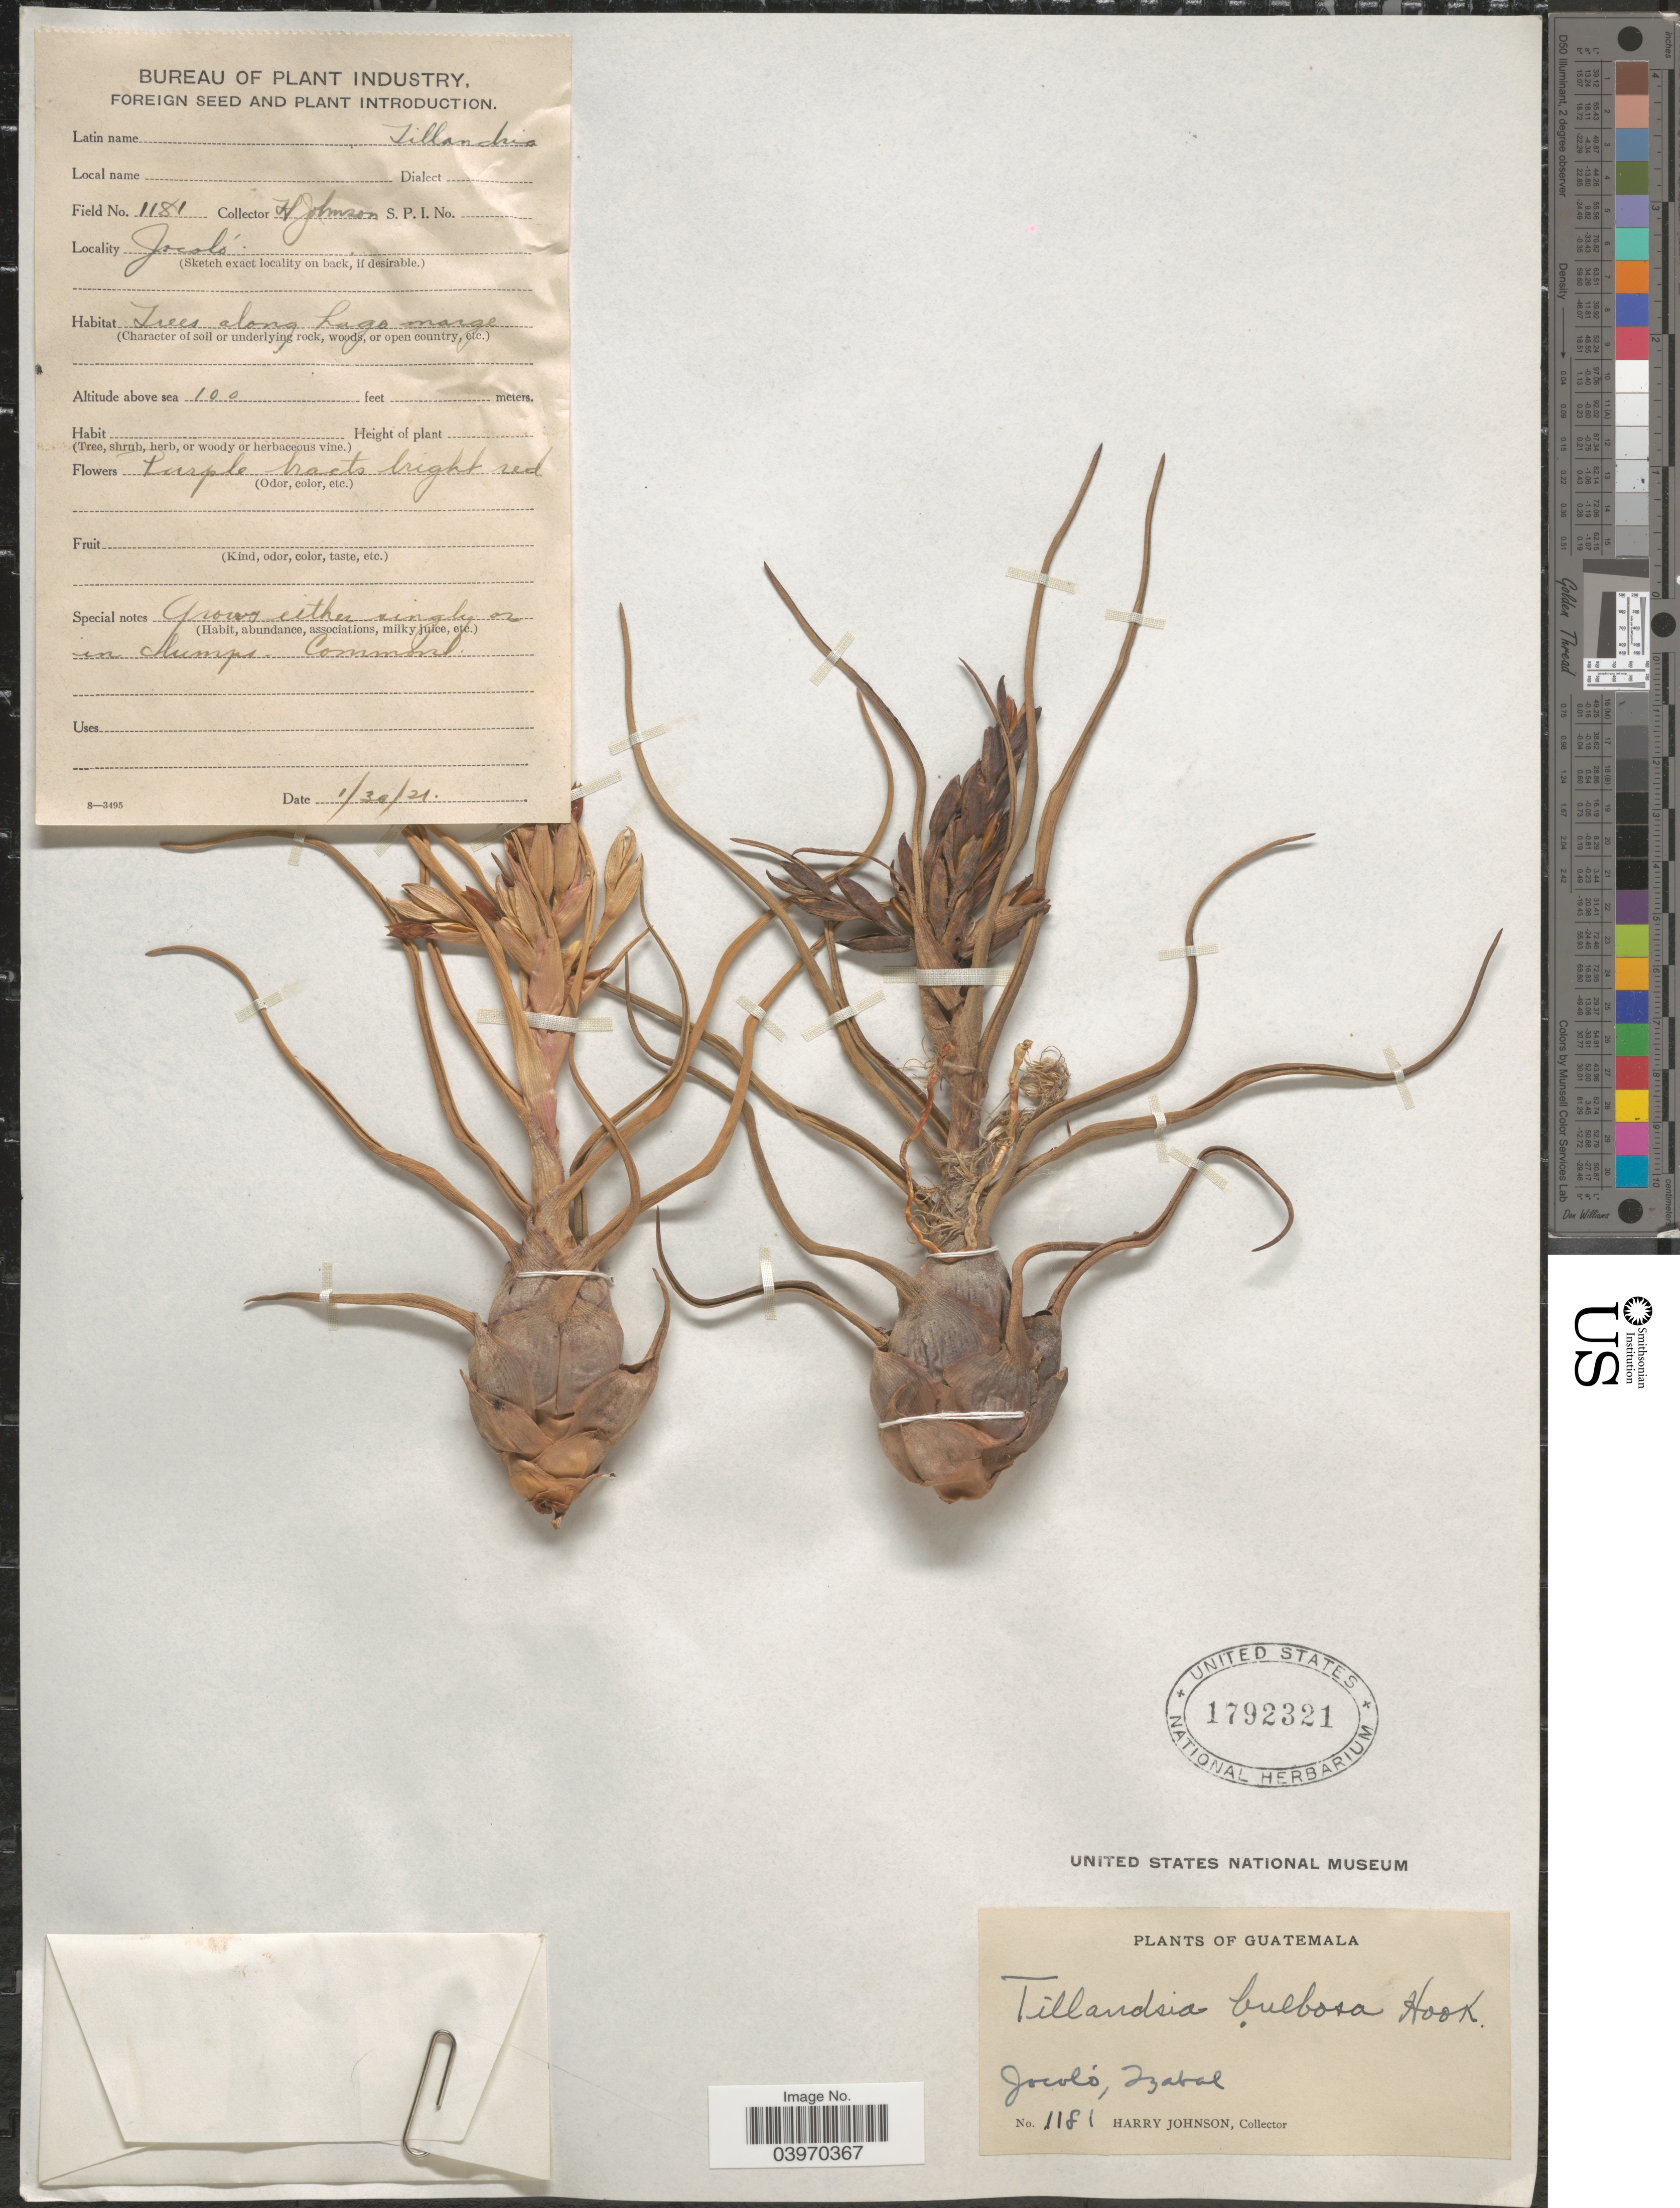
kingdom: Plantae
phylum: Tracheophyta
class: Liliopsida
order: Poales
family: Bromeliaceae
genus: Tillandsia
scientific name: Tillandsia bulbosa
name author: Hook.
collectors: H. Johnson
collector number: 1181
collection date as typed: Transcribed d/m/y: 30/1/21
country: Guatemala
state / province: Izabal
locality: Jocoló.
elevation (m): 30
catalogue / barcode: US 1792321